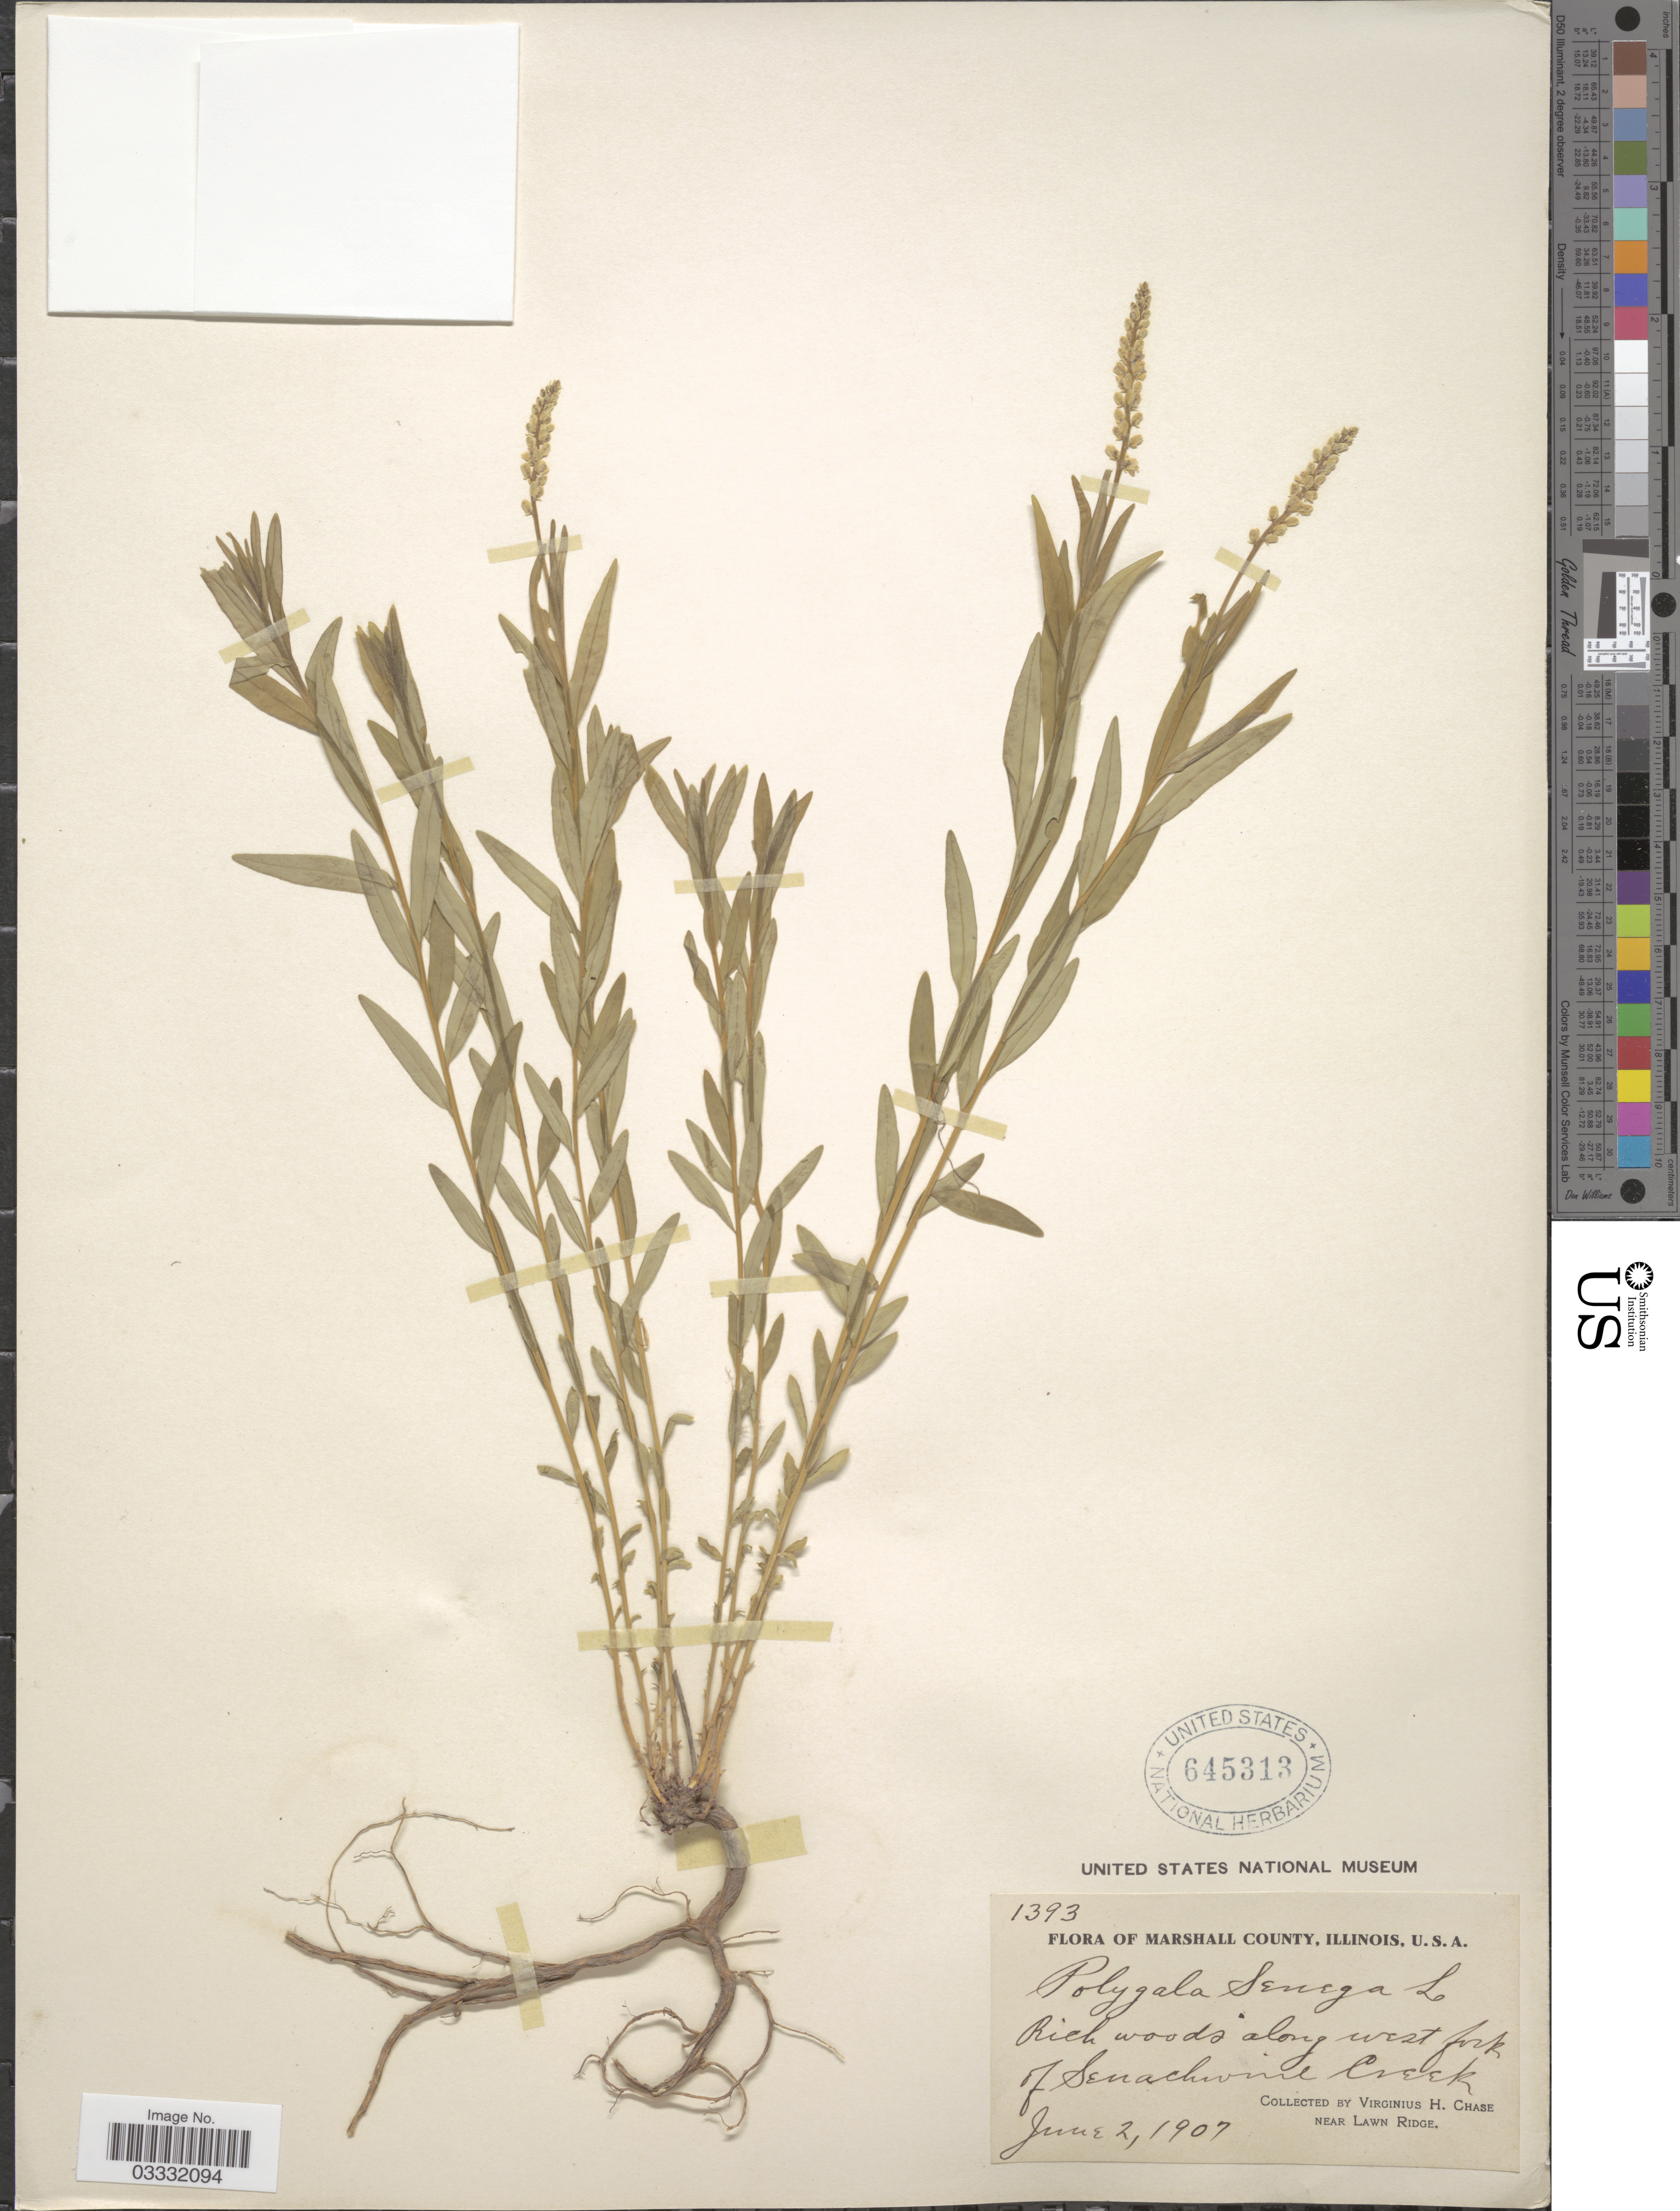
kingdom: Plantae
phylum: Tracheophyta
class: Magnoliopsida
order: Fabales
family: Polygalaceae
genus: Polygala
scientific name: Polygala senega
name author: L.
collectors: V. H. Chase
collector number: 1393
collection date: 1907-06-02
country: United States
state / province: Illinois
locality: Marshall County. Rich woods along west fork of Senachwine Creek.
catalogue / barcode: US 645313